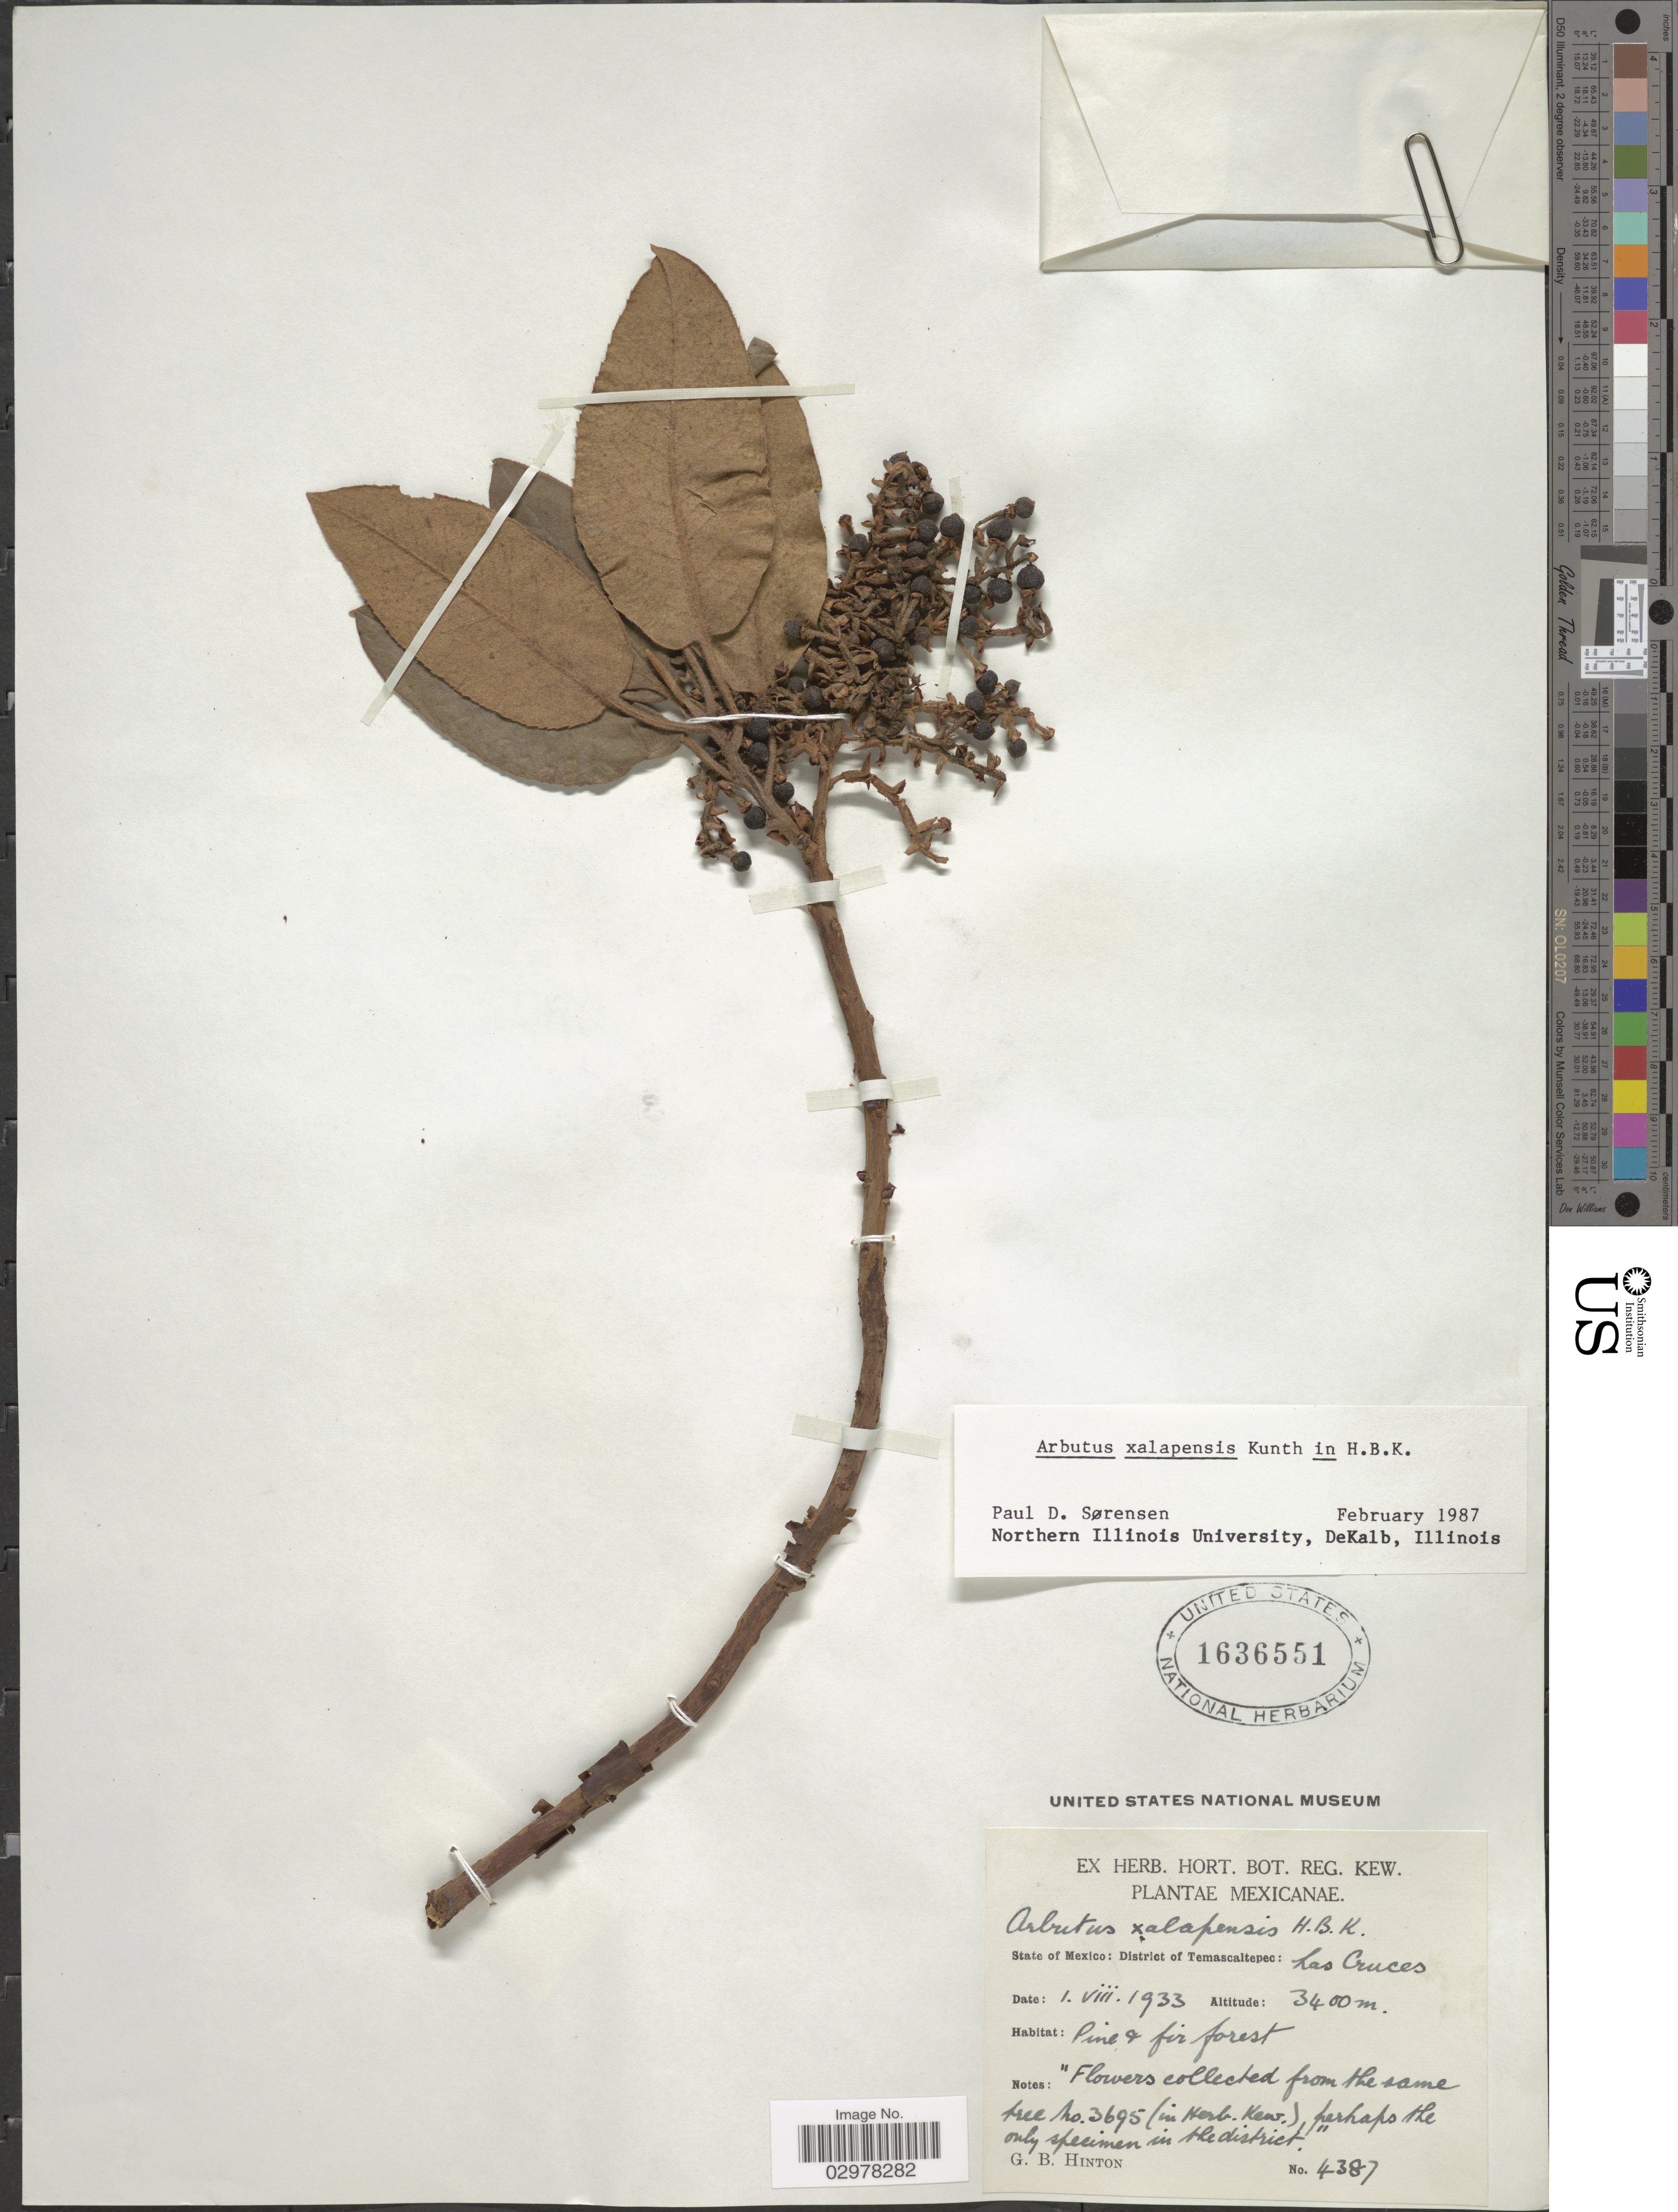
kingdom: Plantae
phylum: Tracheophyta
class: Magnoliopsida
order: Ericales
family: Ericaceae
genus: Arbutus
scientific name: Arbutus xalapensis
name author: Kunth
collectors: G. B. Hinton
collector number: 4387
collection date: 1933-08-01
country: Mexico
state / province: México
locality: District of Temascaltepec, Las Cruces.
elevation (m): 3400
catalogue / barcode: US 1636551